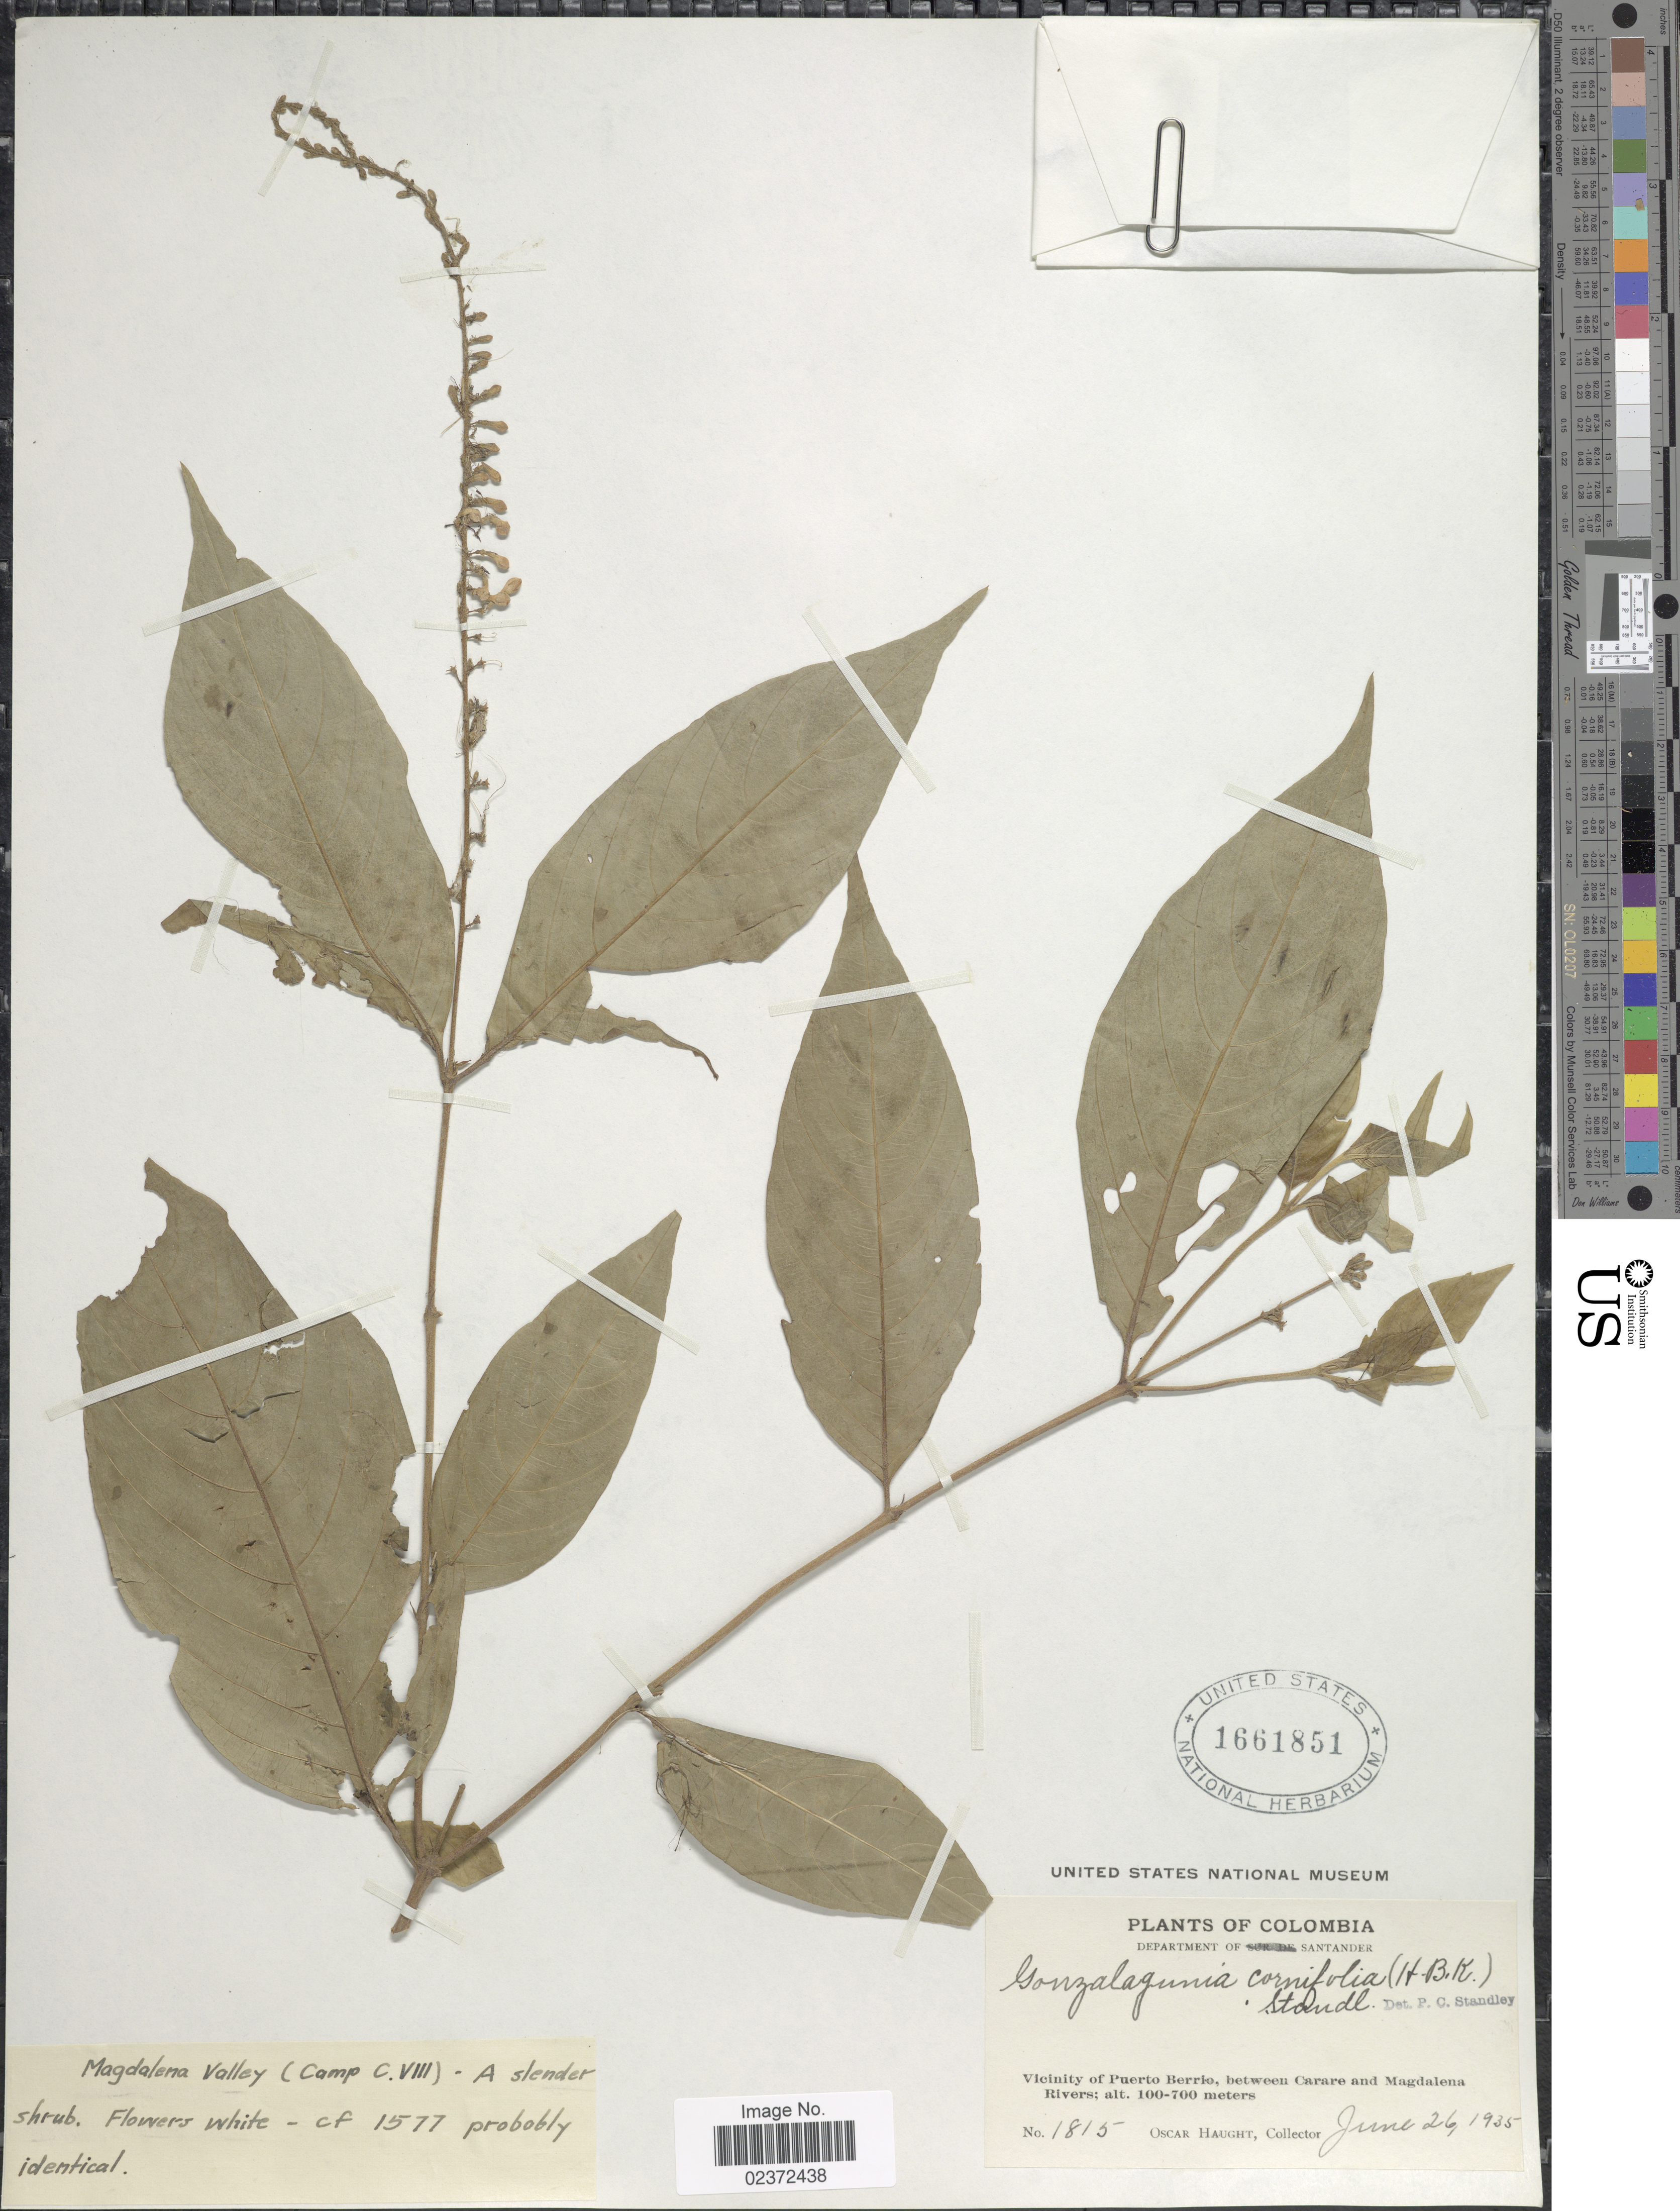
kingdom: Plantae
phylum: Tracheophyta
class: Magnoliopsida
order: Gentianales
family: Rubiaceae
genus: Gonzalagunia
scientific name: Gonzalagunia cornifolia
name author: (Kunth) Standl.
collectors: O. Haught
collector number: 1815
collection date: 1935-06-26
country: Colombia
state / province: Santander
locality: Department of Santamder, Vicinity of Puerto Berrio, between Carare and Magdalena River, Magdalena Valley (Camp C. VIII)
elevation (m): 100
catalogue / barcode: US 1661851